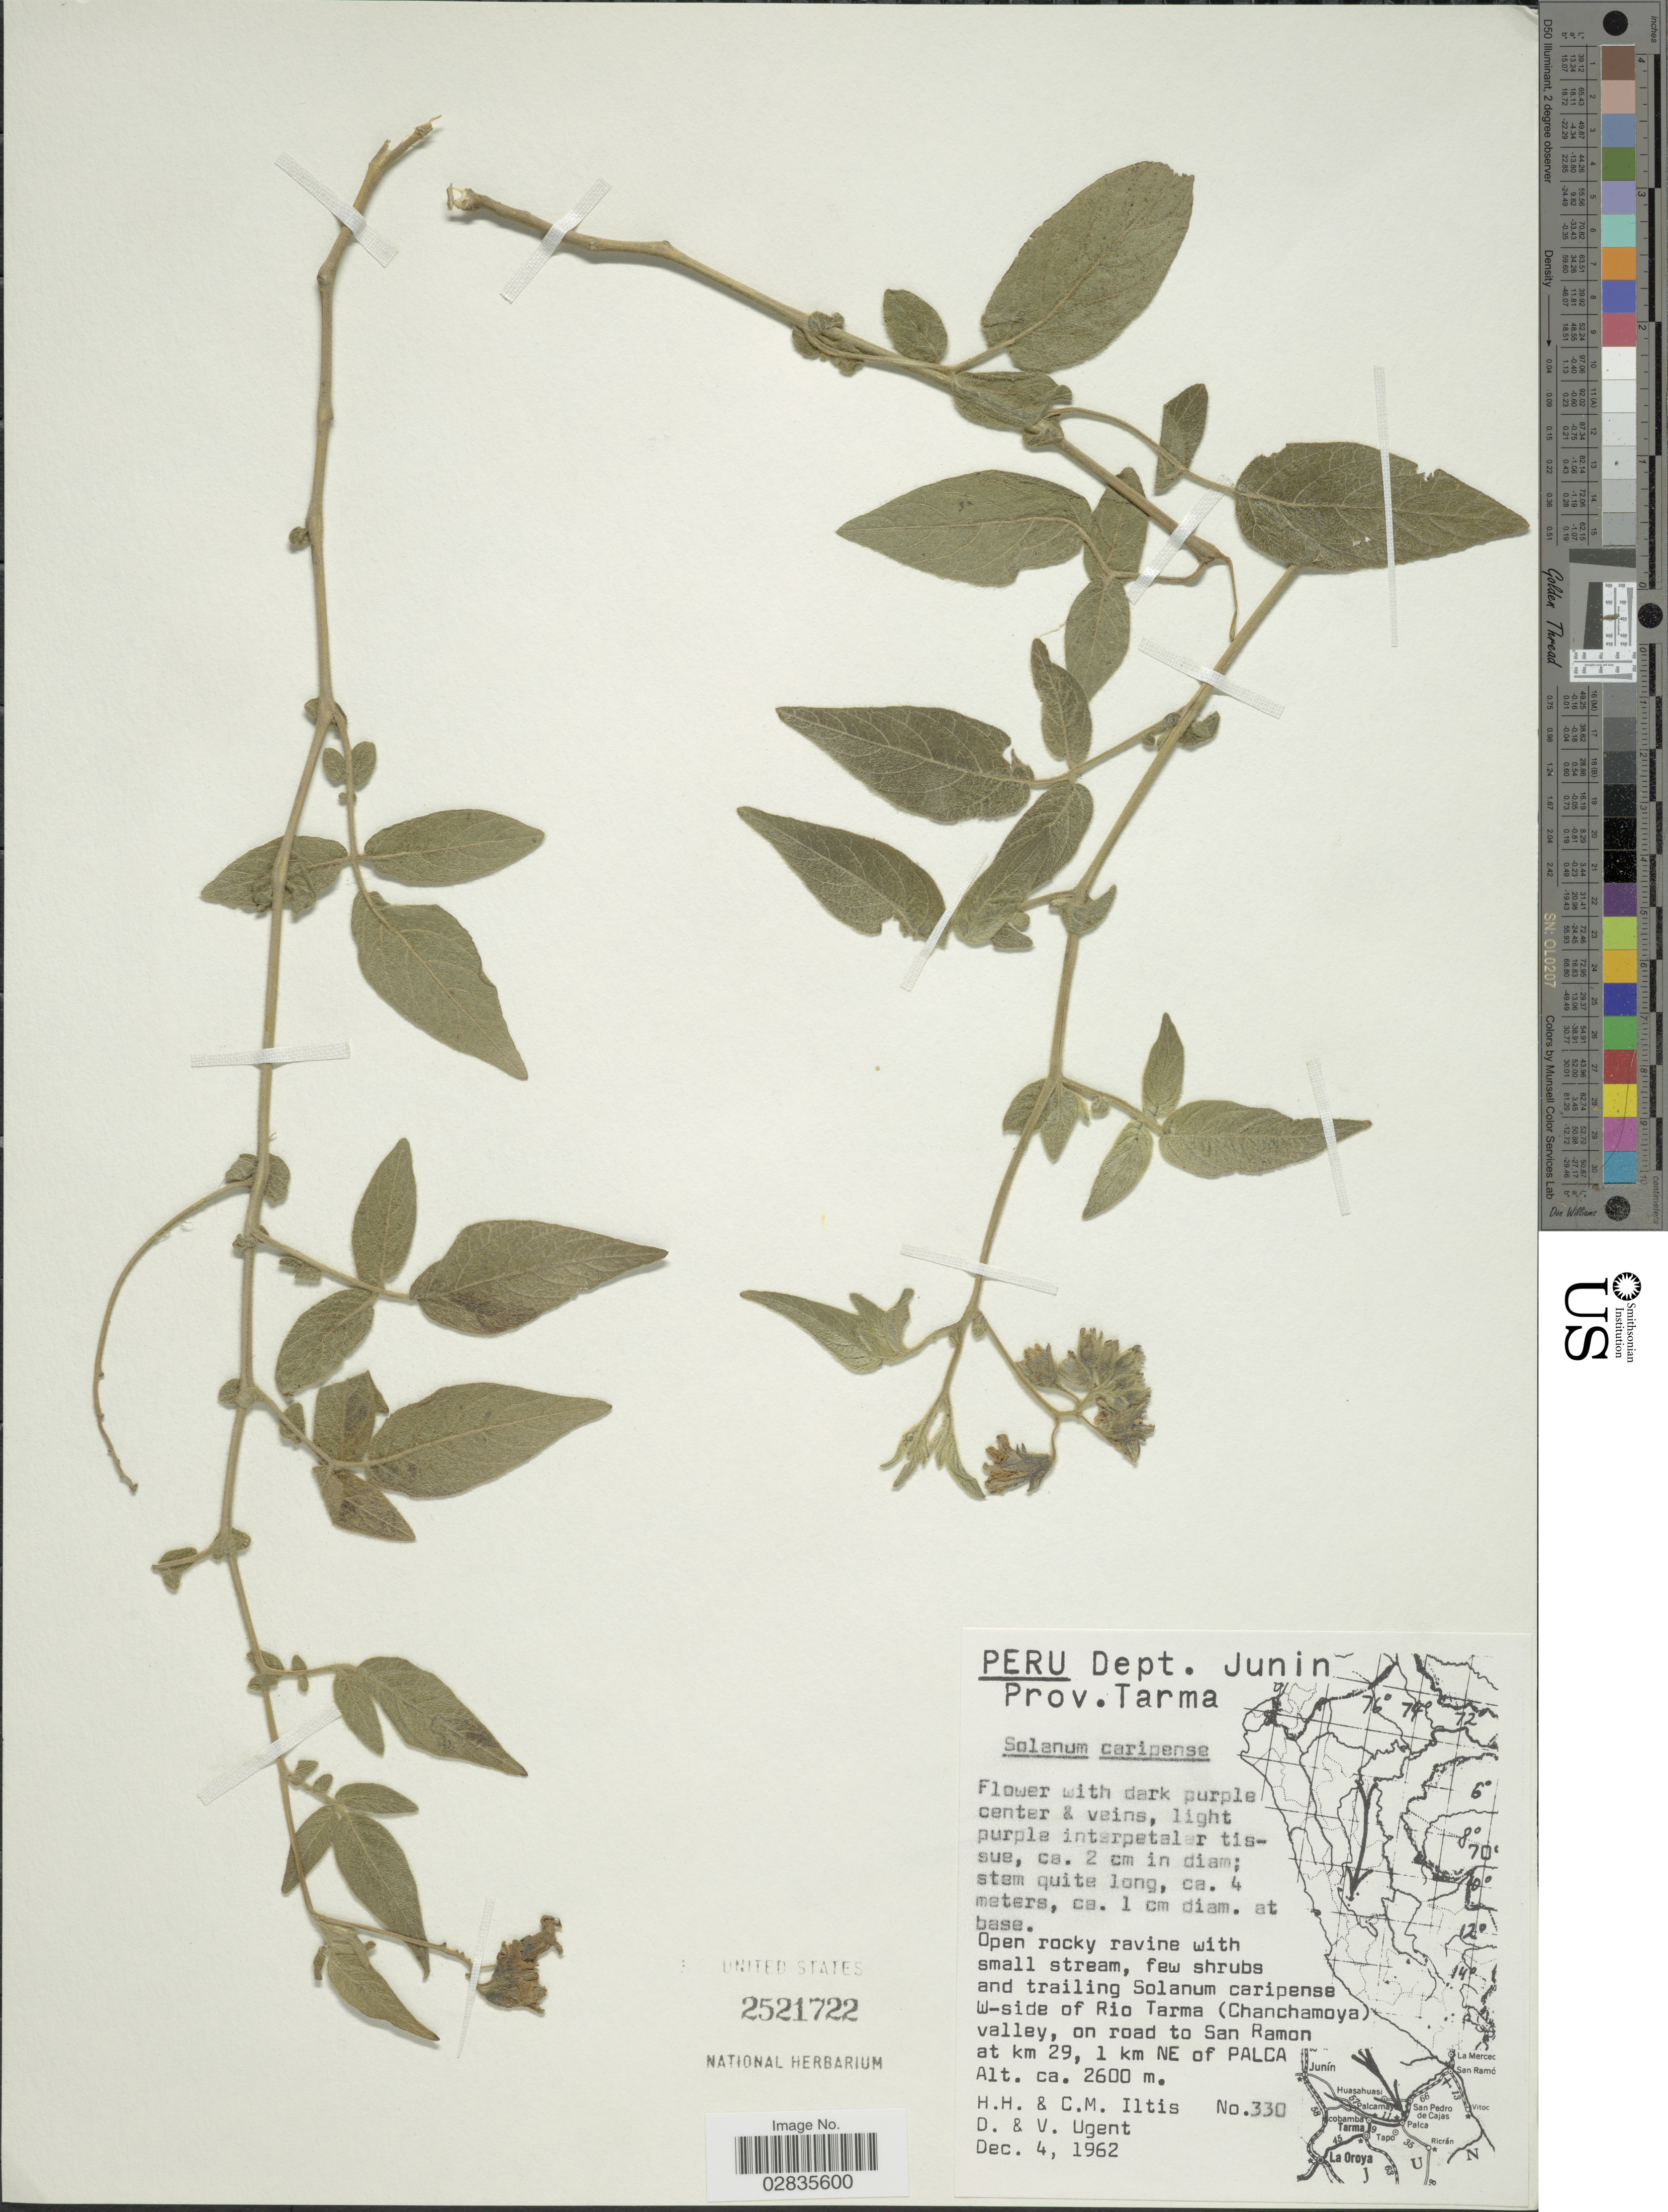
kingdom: Plantae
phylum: Tracheophyta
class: Magnoliopsida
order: Solanales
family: Solanaceae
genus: Solanum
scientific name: Solanum caripense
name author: Humb. & Bonpl. ex Dunal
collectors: H. H. Iltis, C. M Iltis, D. Ugent & V. Ugent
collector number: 330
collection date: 1962-12-04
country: Peru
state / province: Junín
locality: Dept. Junin, Prov. Tarma, W-side of Rio Tarma (Chanchamoya) valley, on road to San Ramon at km 29, 1 km NE of Palca.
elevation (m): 2600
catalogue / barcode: US 2521722